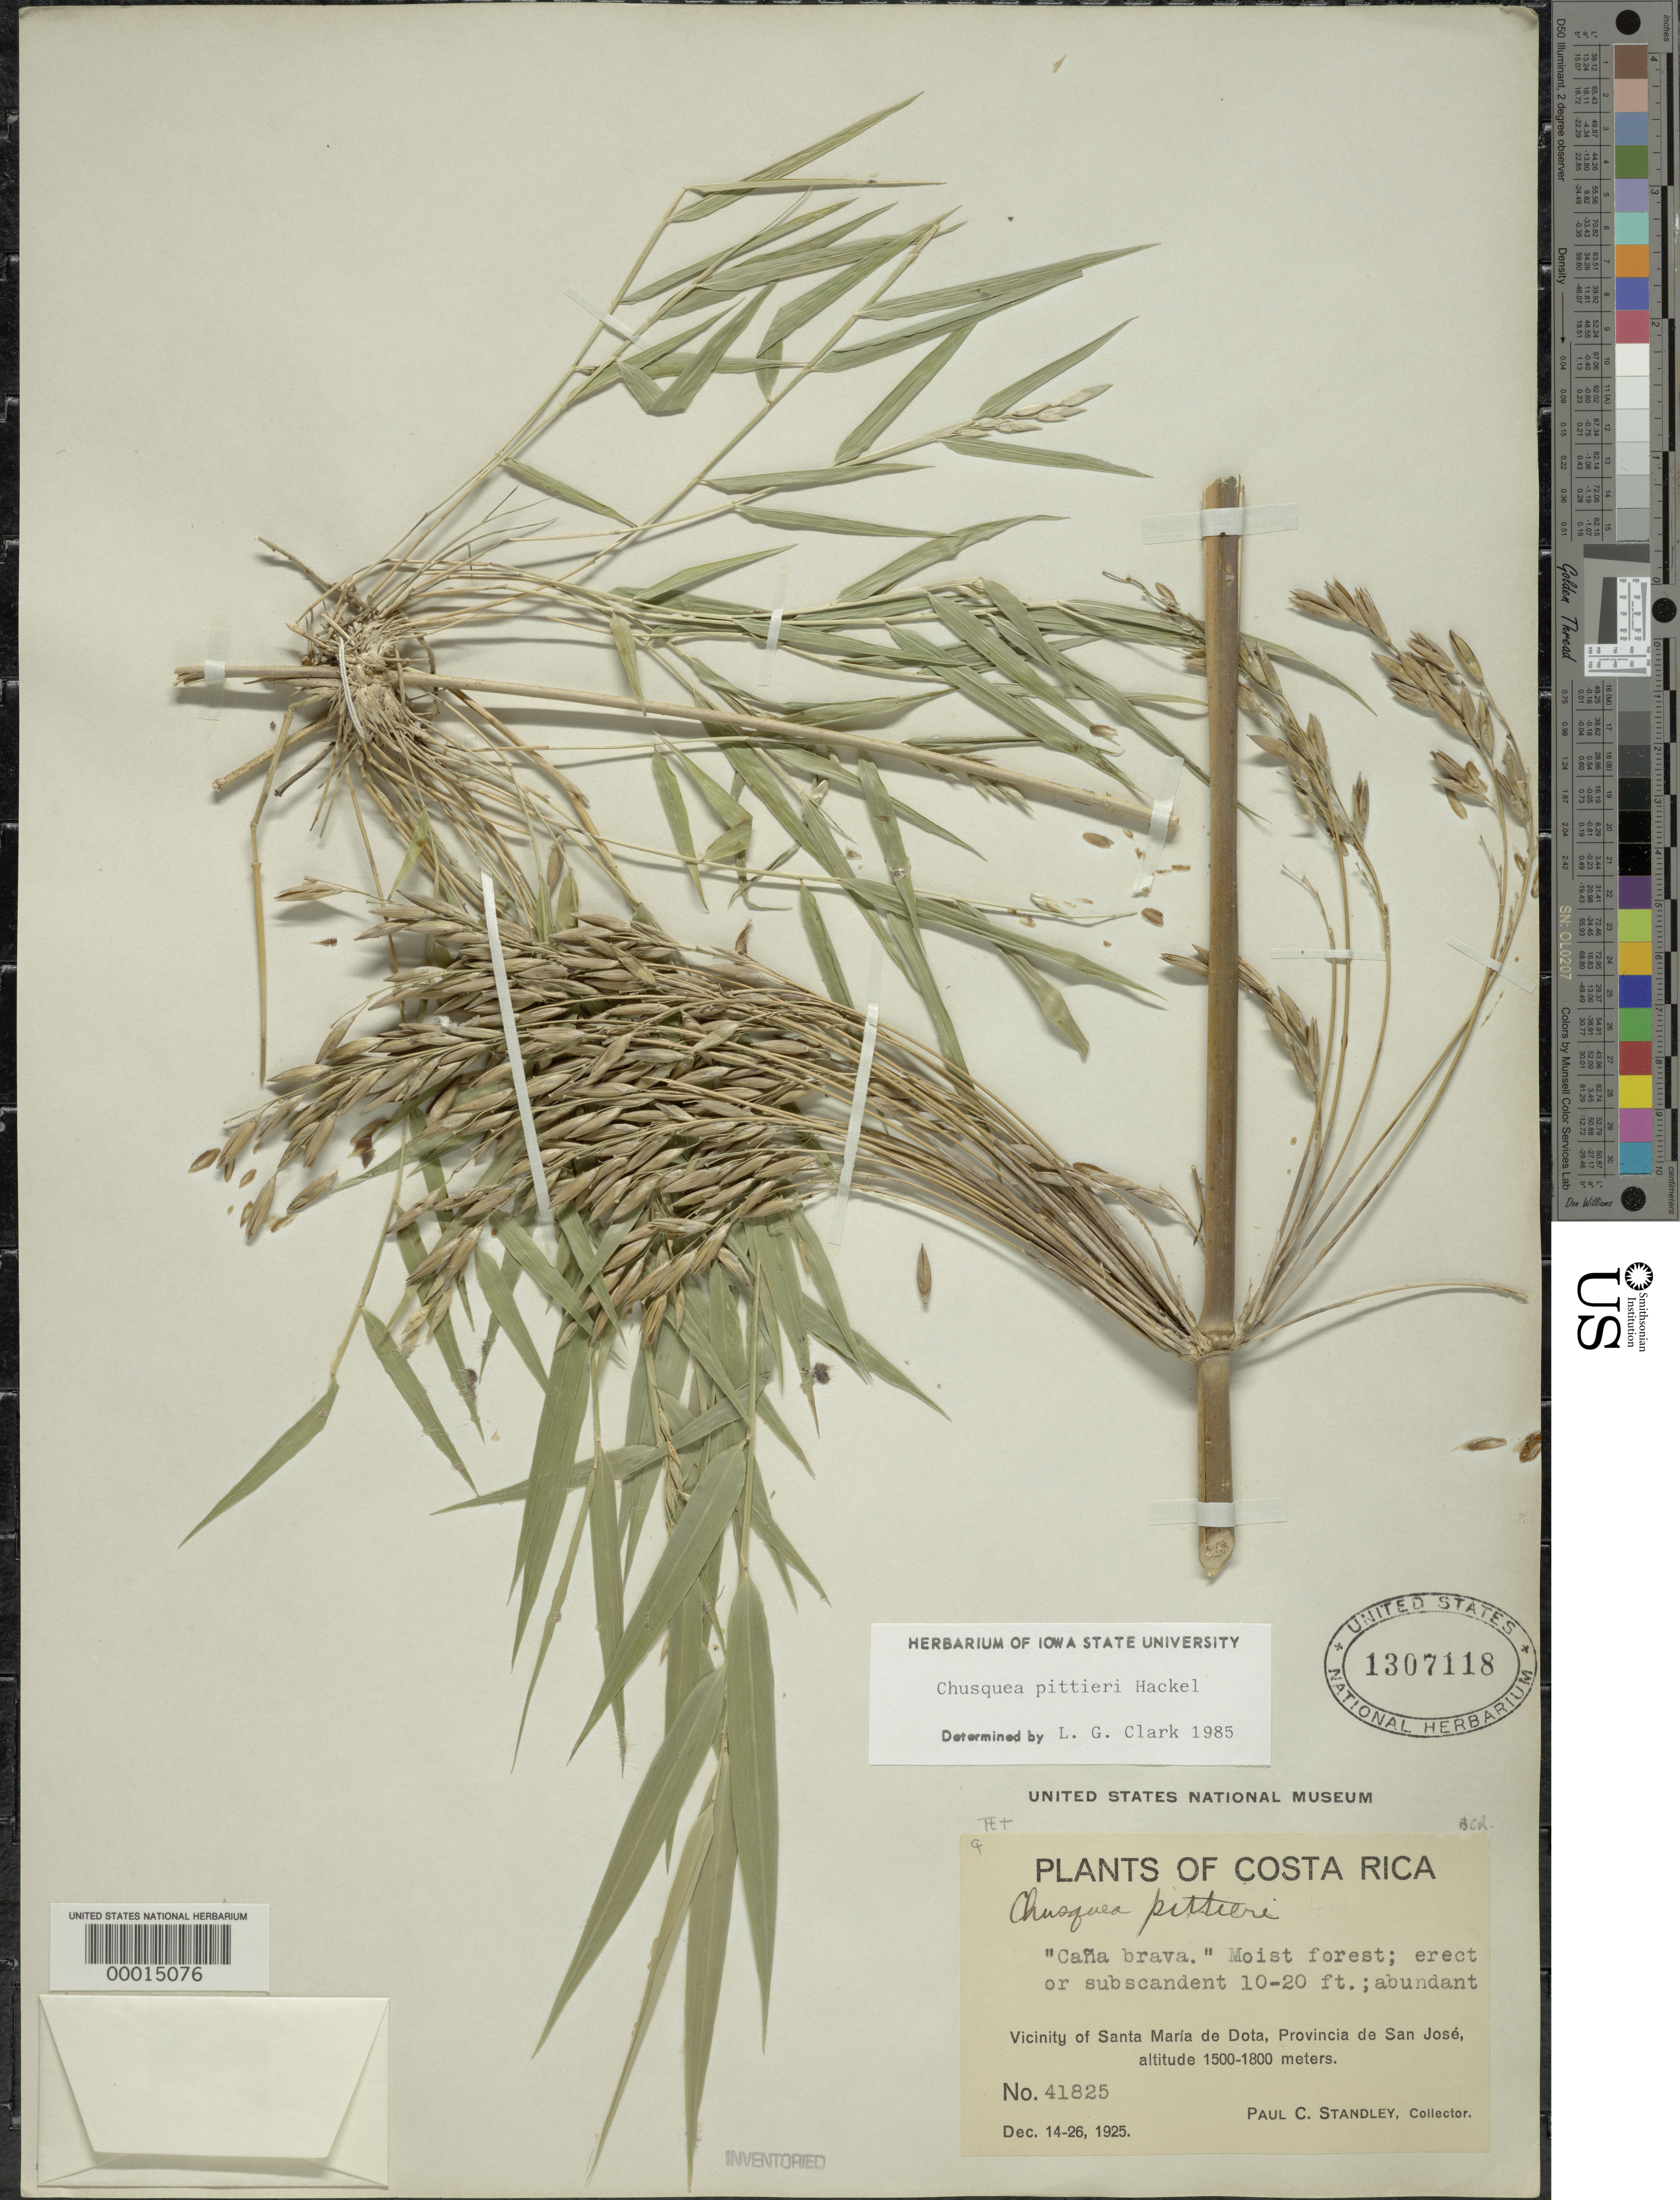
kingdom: Plantae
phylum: Tracheophyta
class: Liliopsida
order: Poales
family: Poaceae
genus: Chusquea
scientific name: Chusquea pittieri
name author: Hack.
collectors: P. C. Standley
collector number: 41825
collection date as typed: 14 Dec 1925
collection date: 1925-12-14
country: Costa Rica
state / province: San José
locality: Santa maria de dota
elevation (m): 1500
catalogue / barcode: US 1307118